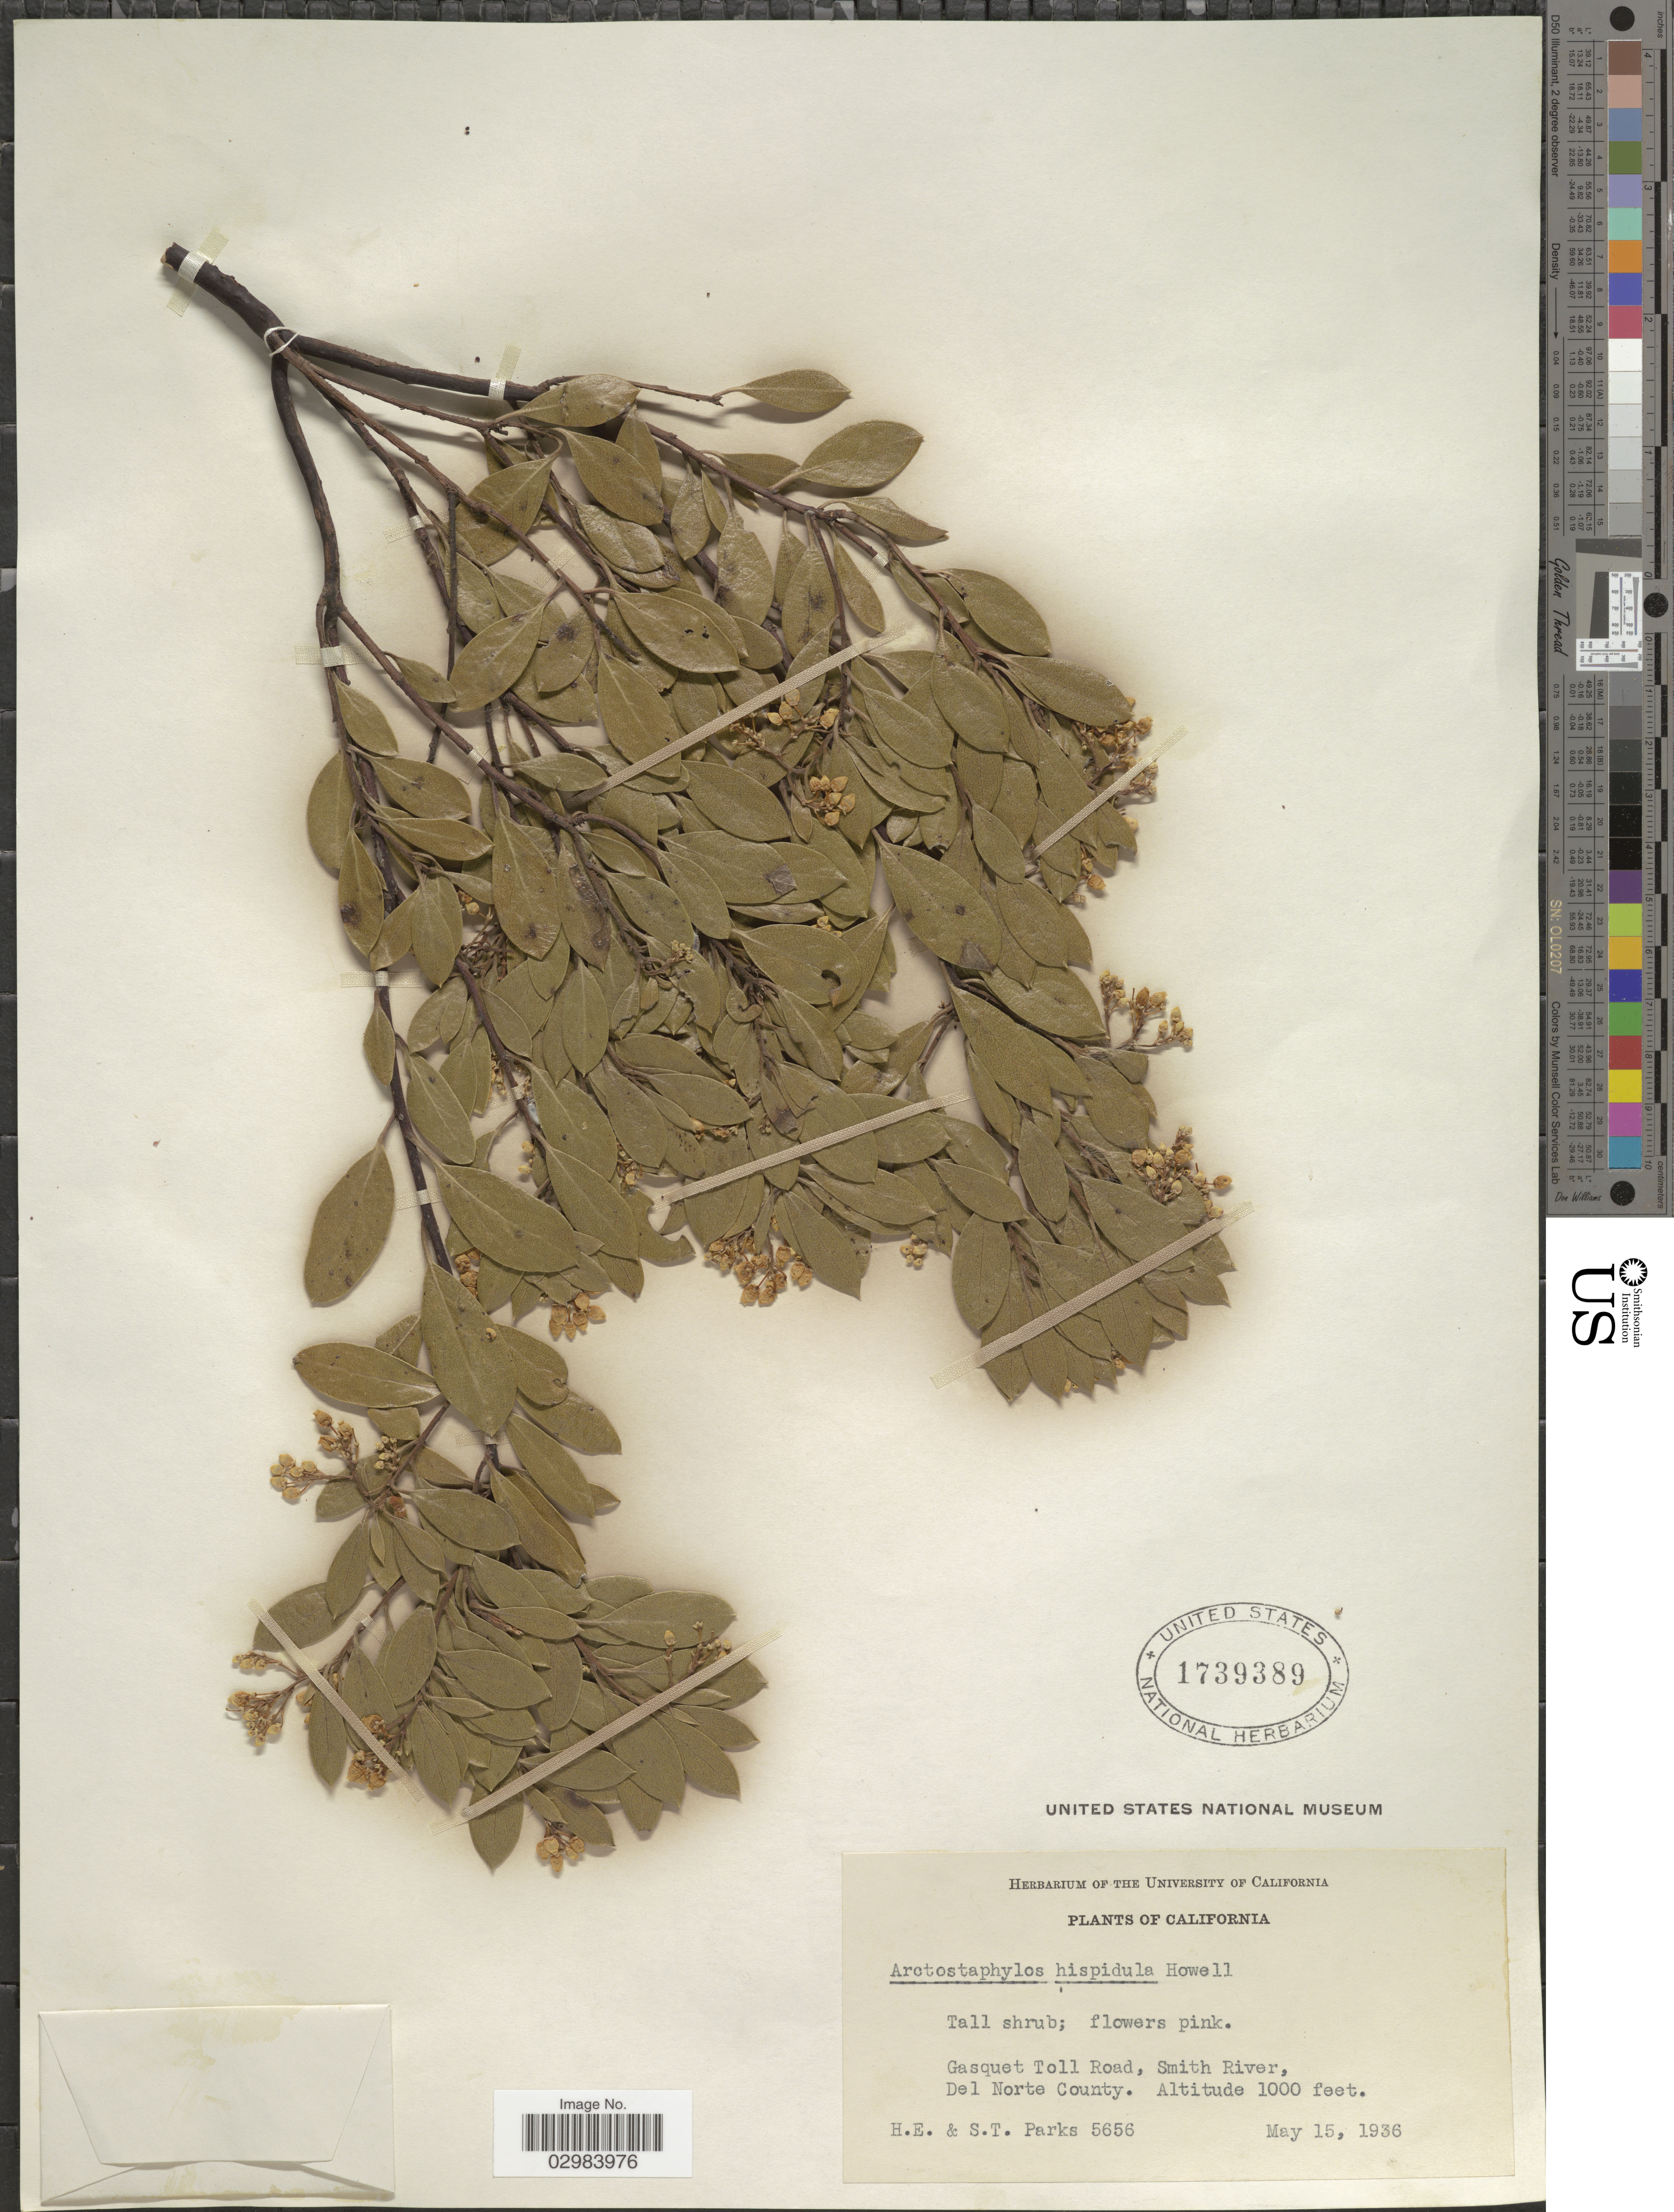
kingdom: Plantae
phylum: Tracheophyta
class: Magnoliopsida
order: Ericales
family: Ericaceae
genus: Arctostaphylos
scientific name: Arctostaphylos hispidula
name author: Howell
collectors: H. E. Parks & S. Parks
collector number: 5656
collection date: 1936-05-15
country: United States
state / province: California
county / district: Del Norte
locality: Gasquet Toll Road, Smith River, Del Norte County.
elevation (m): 305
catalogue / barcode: US 1739389